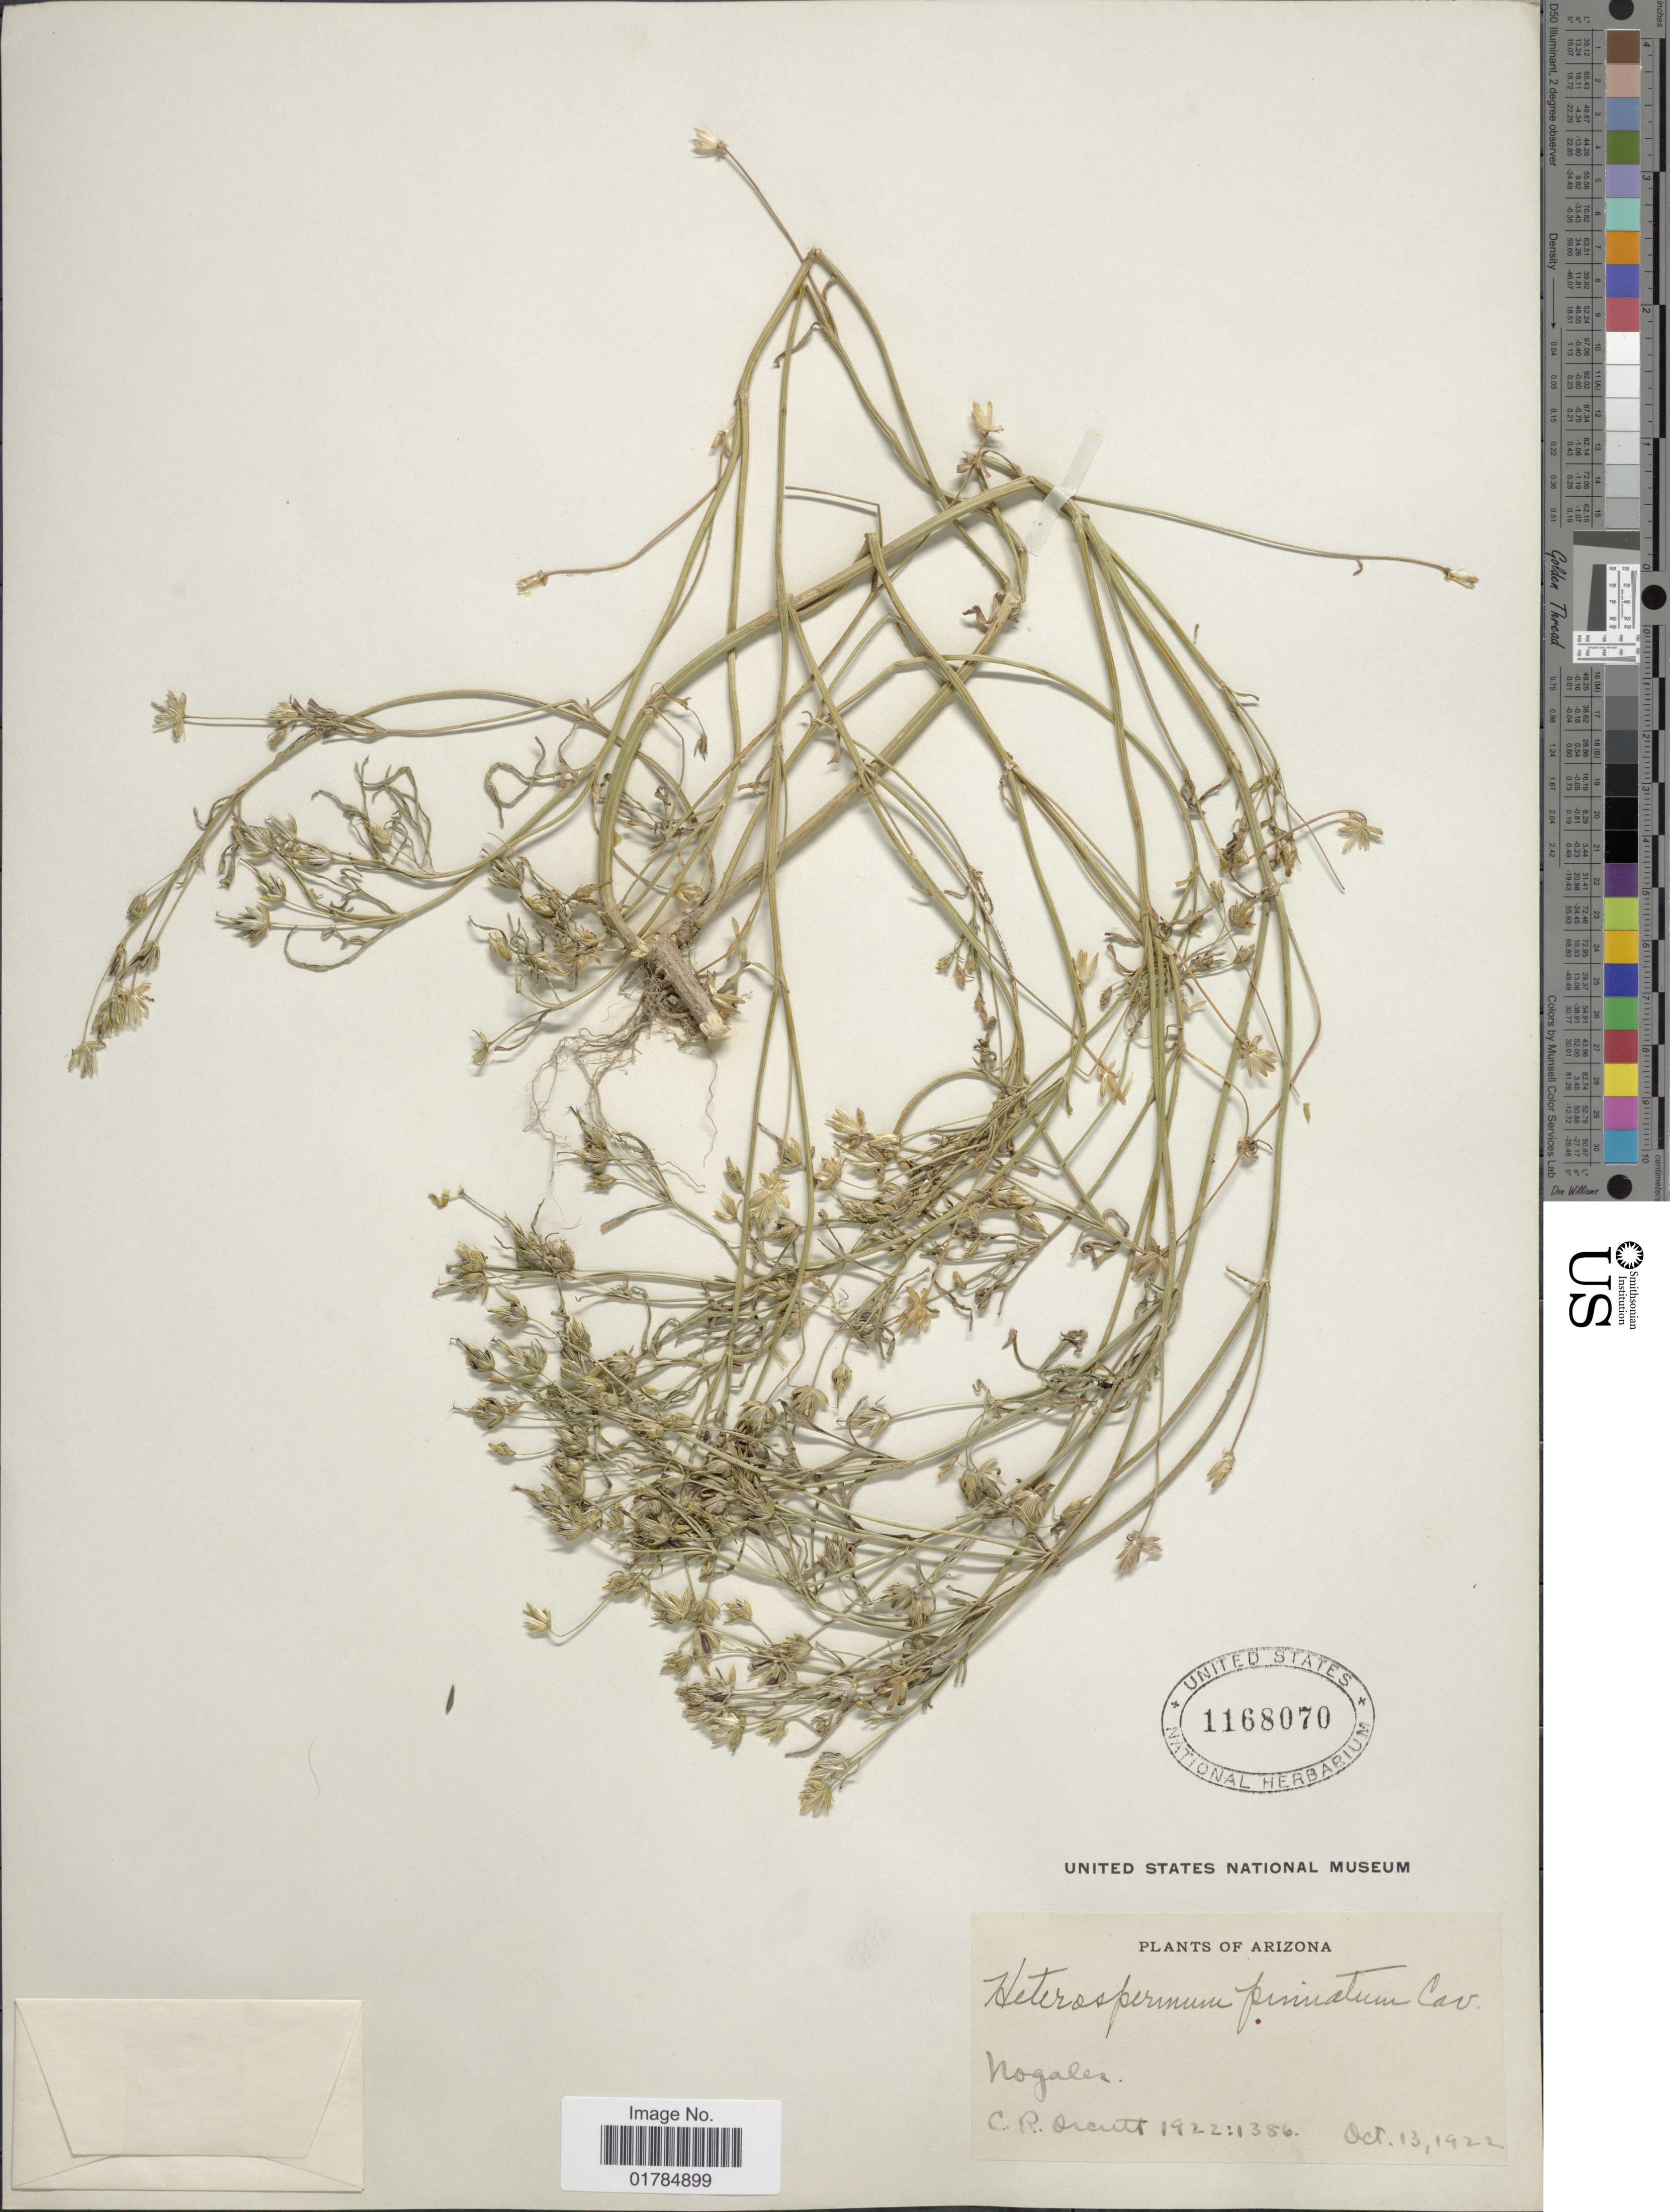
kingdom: Plantae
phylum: Tracheophyta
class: Magnoliopsida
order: Asterales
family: Asteraceae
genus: Heterosperma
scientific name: Heterosperma pinnatum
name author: Cav.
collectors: C. R. Orcutt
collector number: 1922:1386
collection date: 1922-10-13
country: United States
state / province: Arizona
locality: Nogales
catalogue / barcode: US 1168070